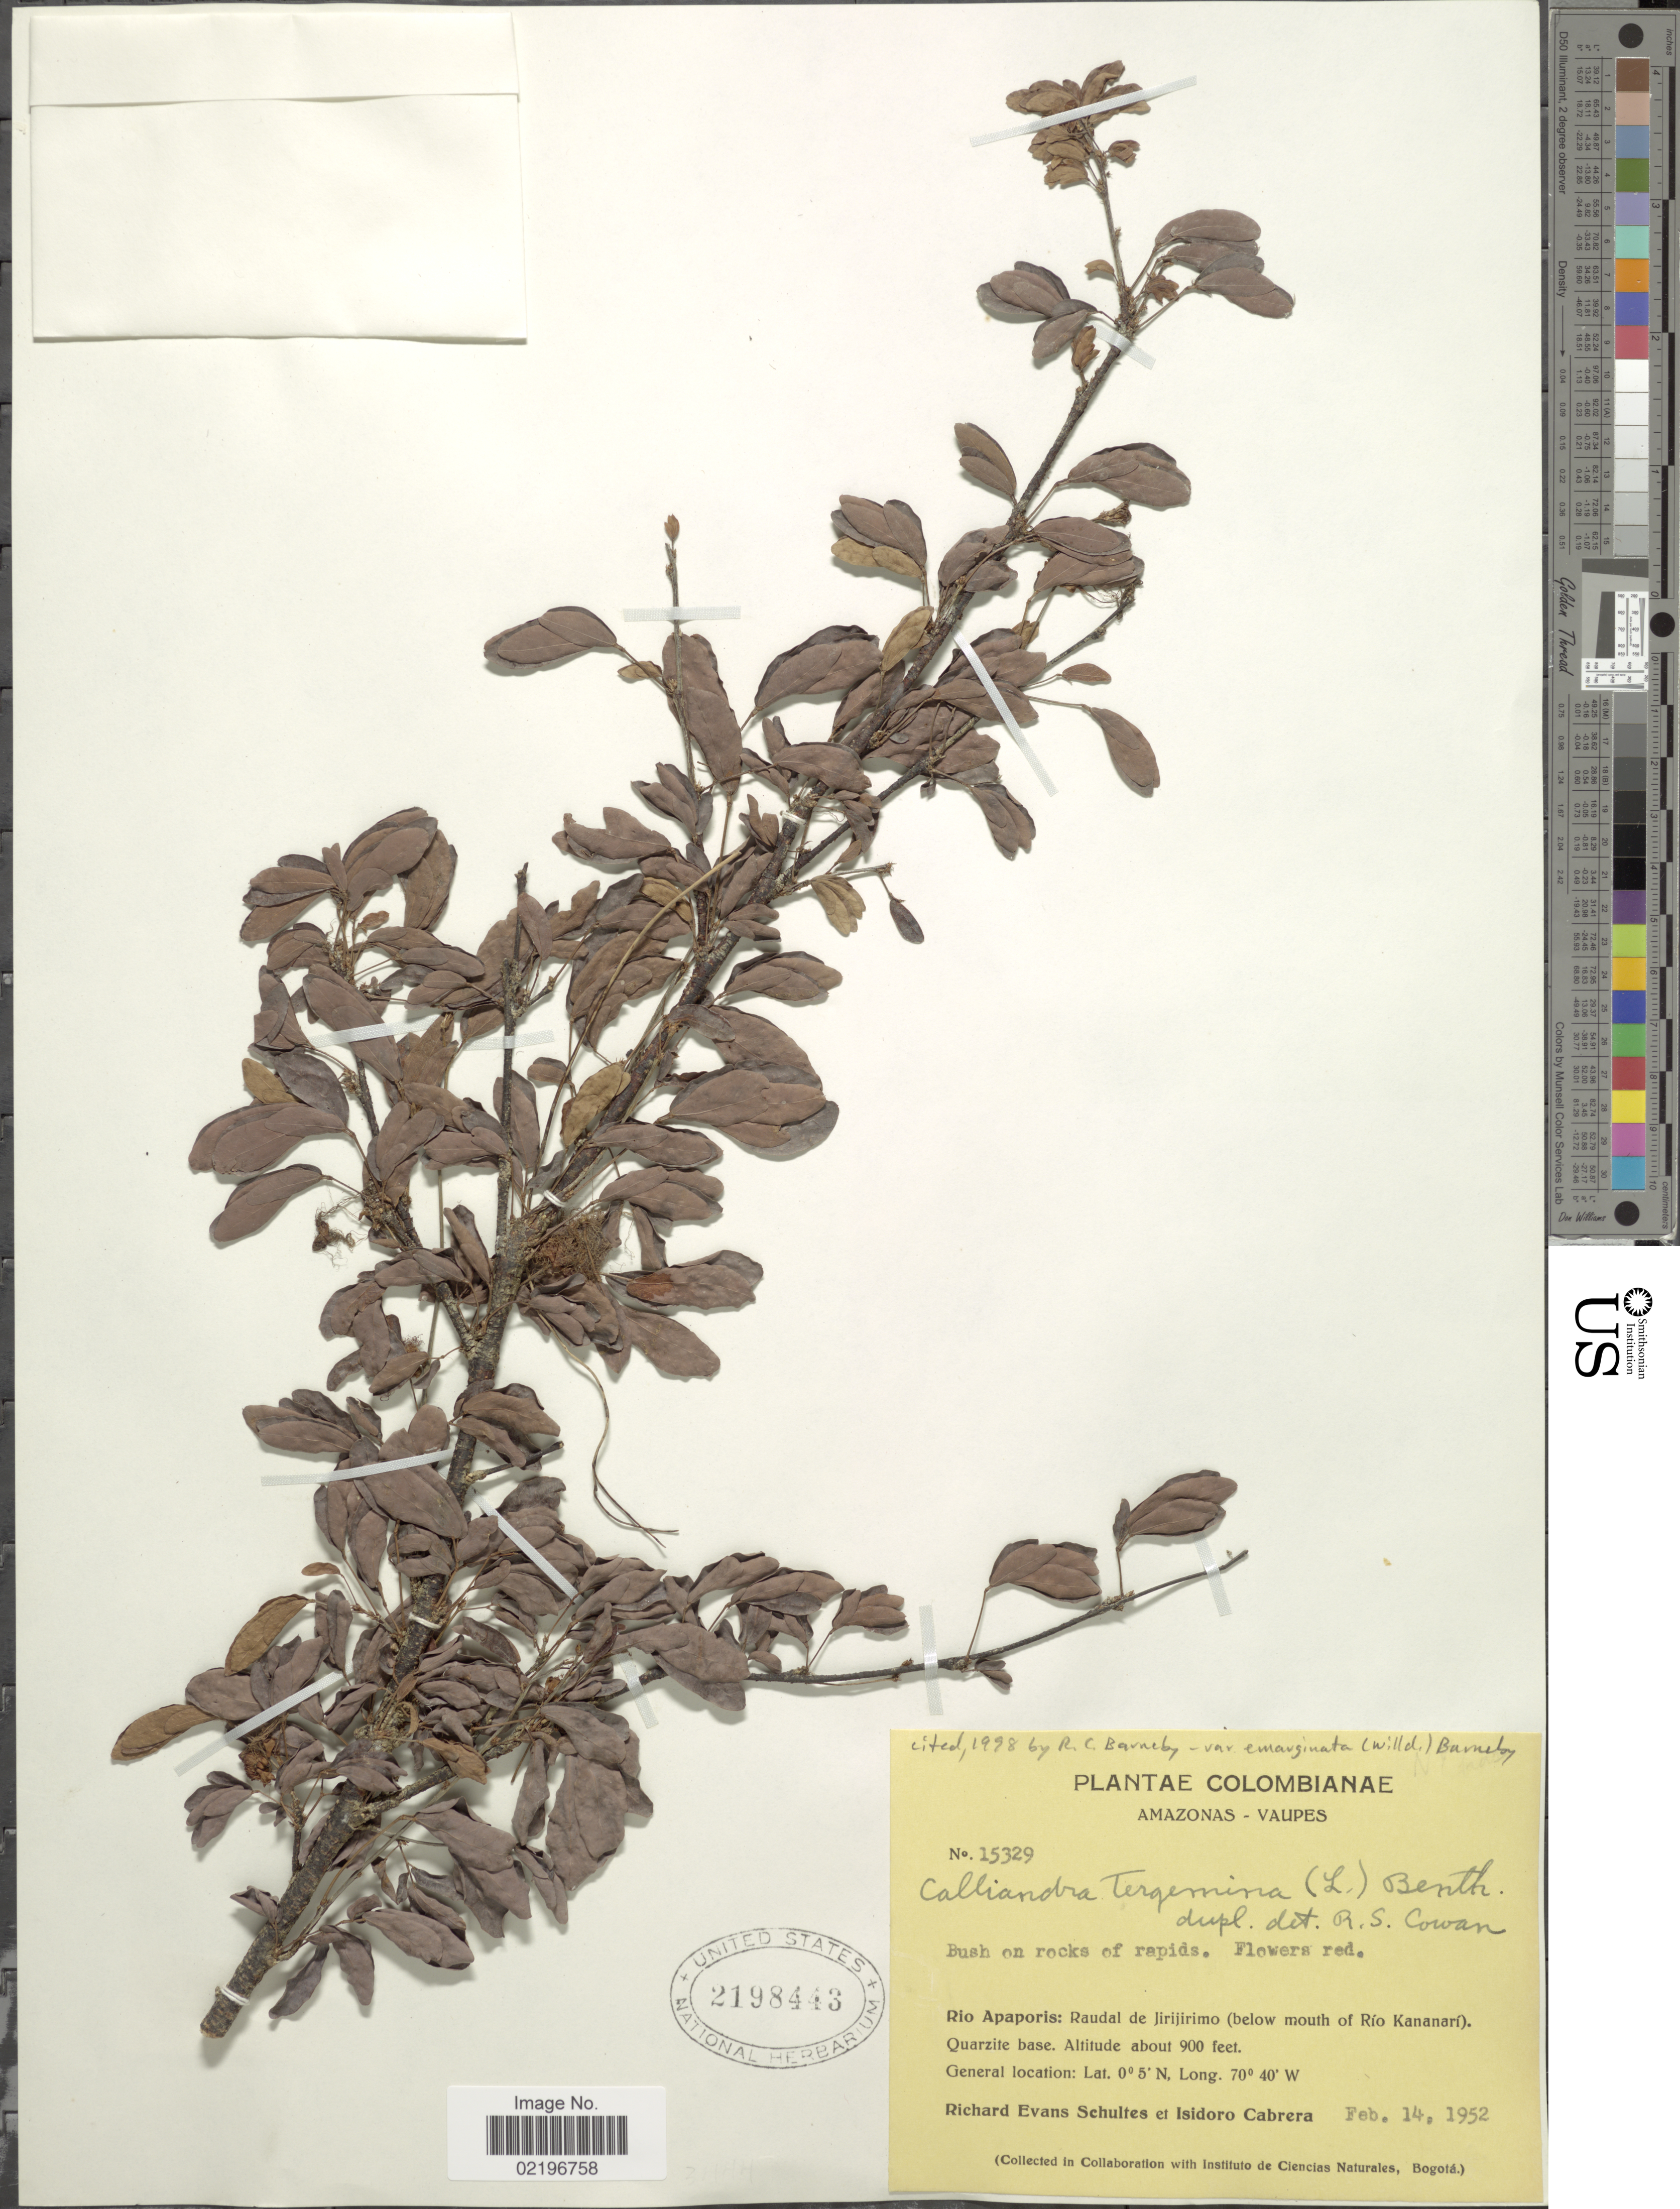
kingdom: Plantae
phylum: Tracheophyta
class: Magnoliopsida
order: Fabales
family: Fabaceae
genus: Calliandra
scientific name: Calliandra tergemina var. emarginata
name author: (Willd.) Barneby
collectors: R. E. Schultes & I. Cabrera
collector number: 15329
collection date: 1952-02-14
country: Colombia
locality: Colombianae. Amazonas - Vaupes. rio Apaporis: Raudal de Jirijirimo ( below mouth of Rio Kananari). Quarzite base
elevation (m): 274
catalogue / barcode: US 2198443